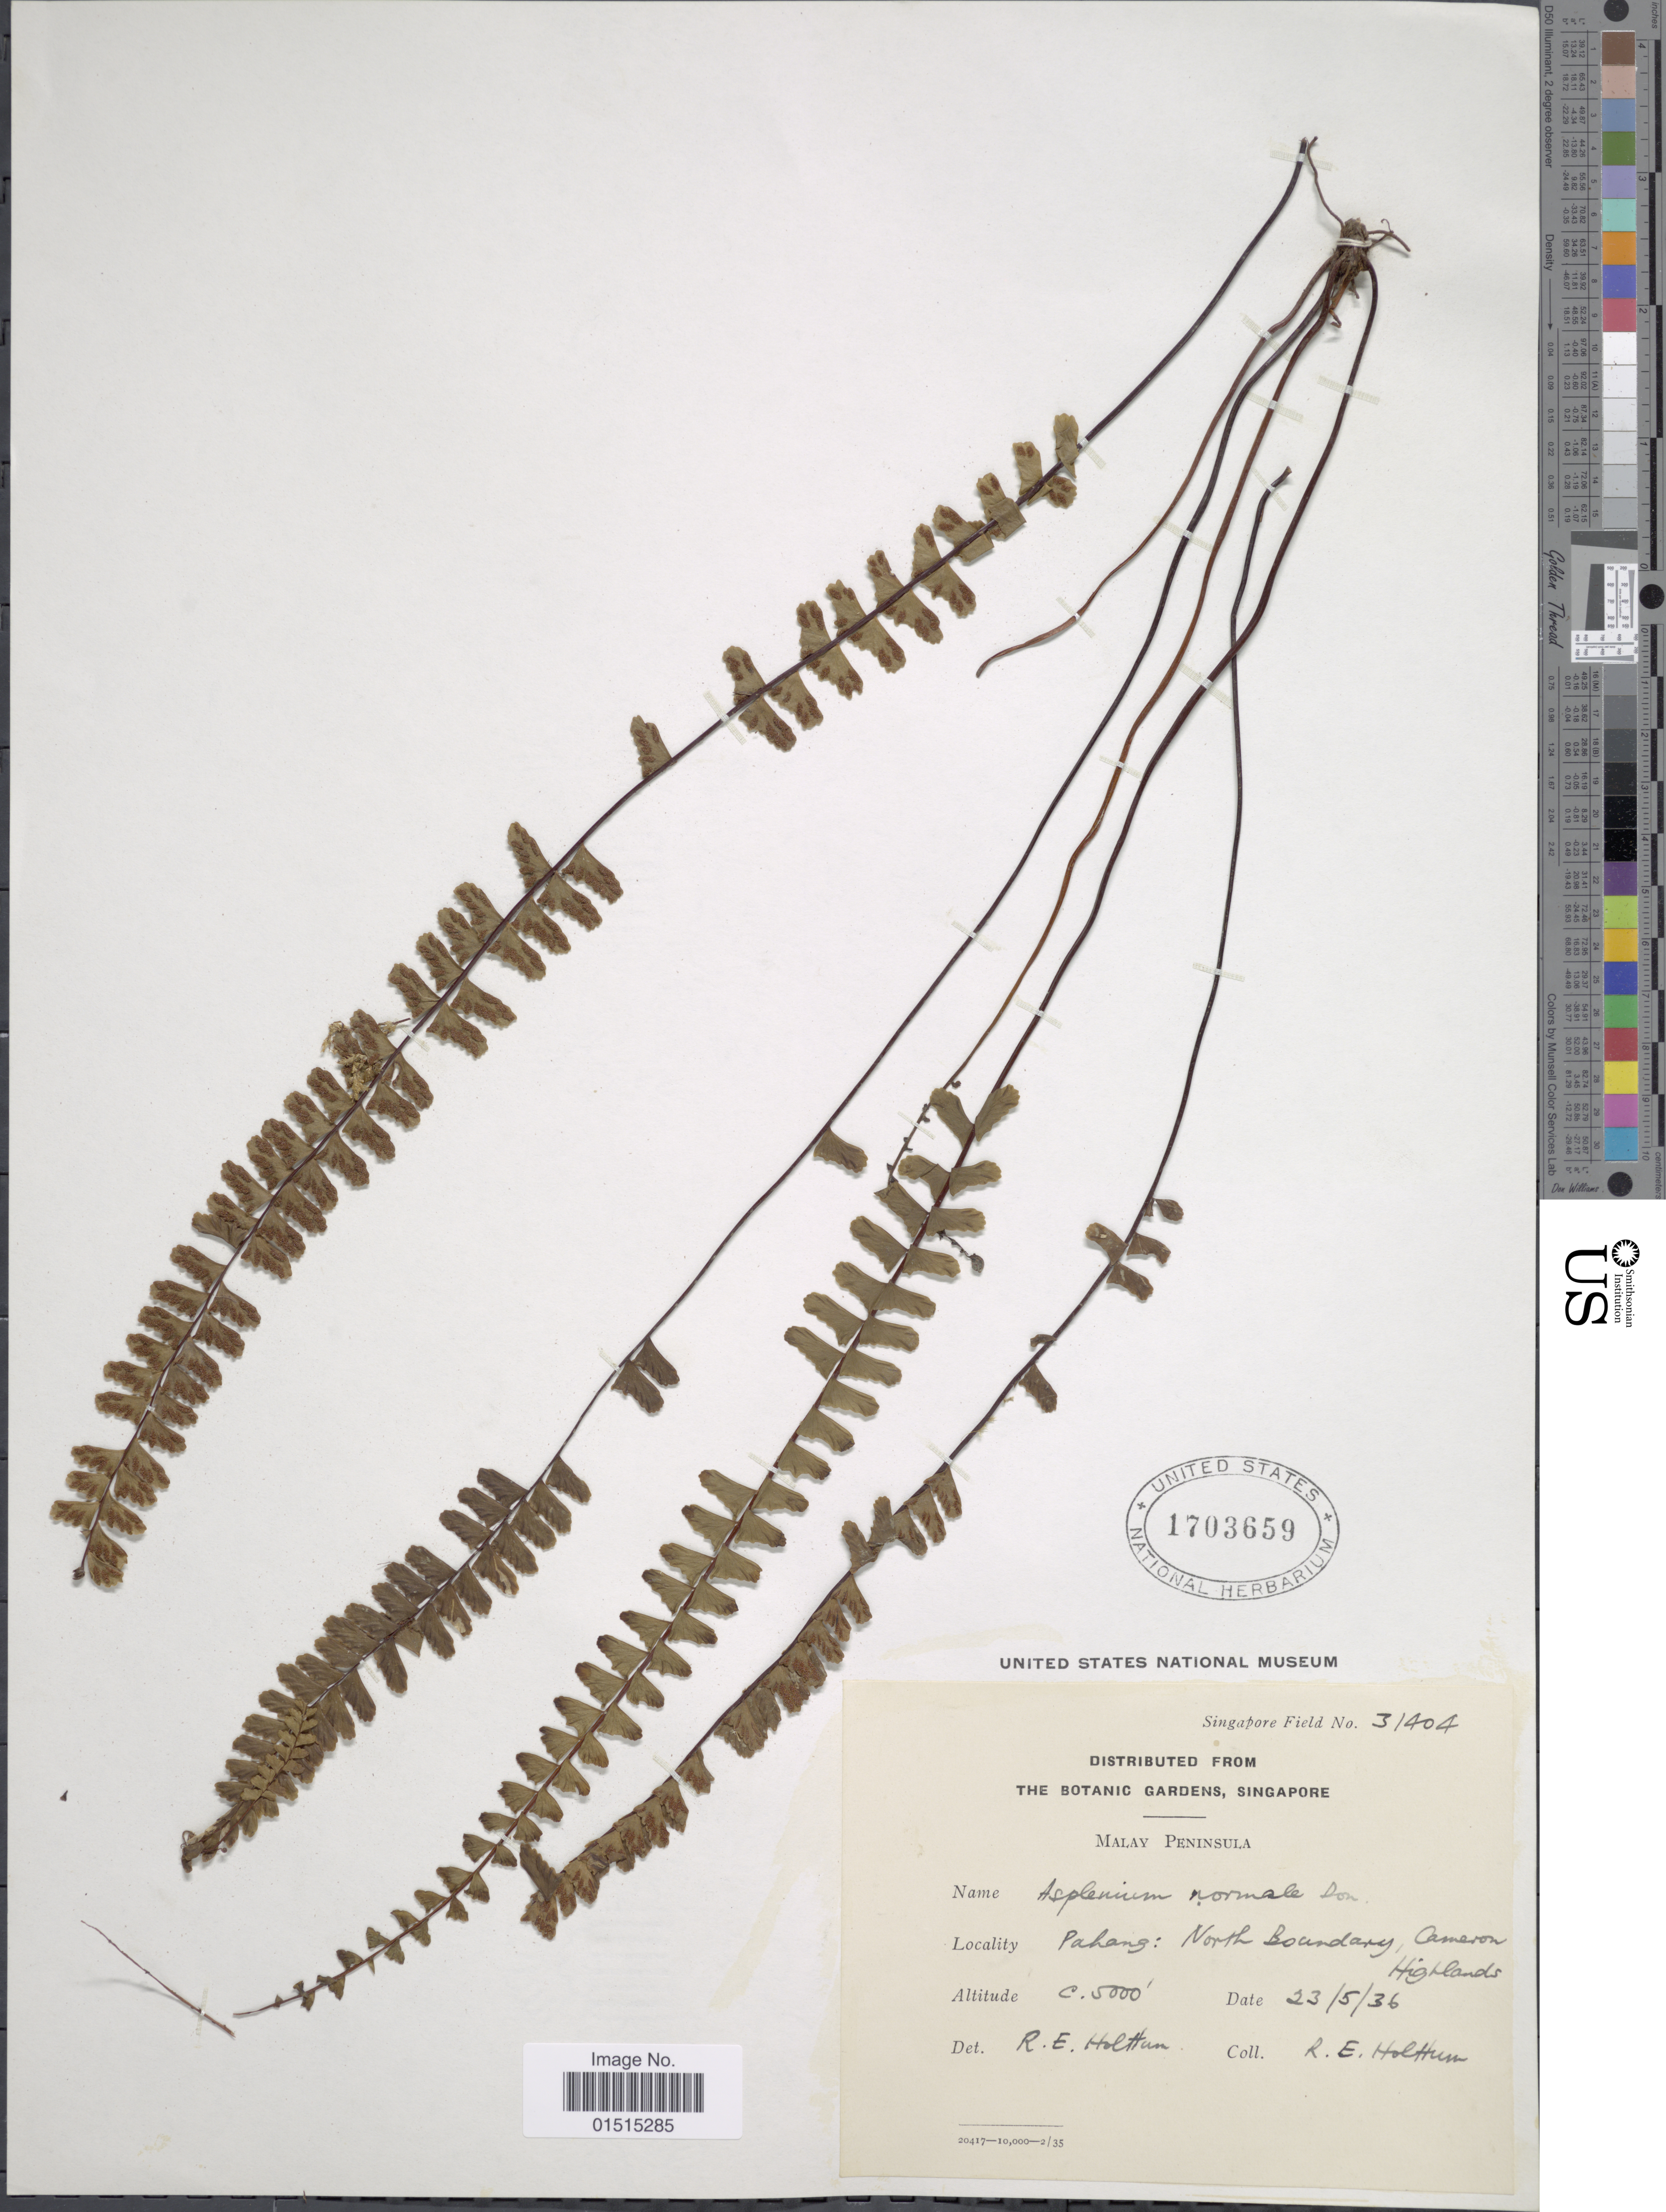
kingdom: Plantae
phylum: Tracheophyta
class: Polypodiopsida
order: Polypodiales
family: Aspleniaceae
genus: Asplenium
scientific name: Asplenium normale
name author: D. Don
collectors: R. E. Holttum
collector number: Singapore Field 31404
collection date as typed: Transcribed d/m/y: 23/5/36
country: Malaysia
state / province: Pahang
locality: Malay Peninsula, North Boundary Cameron [interpreted]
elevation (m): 1524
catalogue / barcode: US 1703659